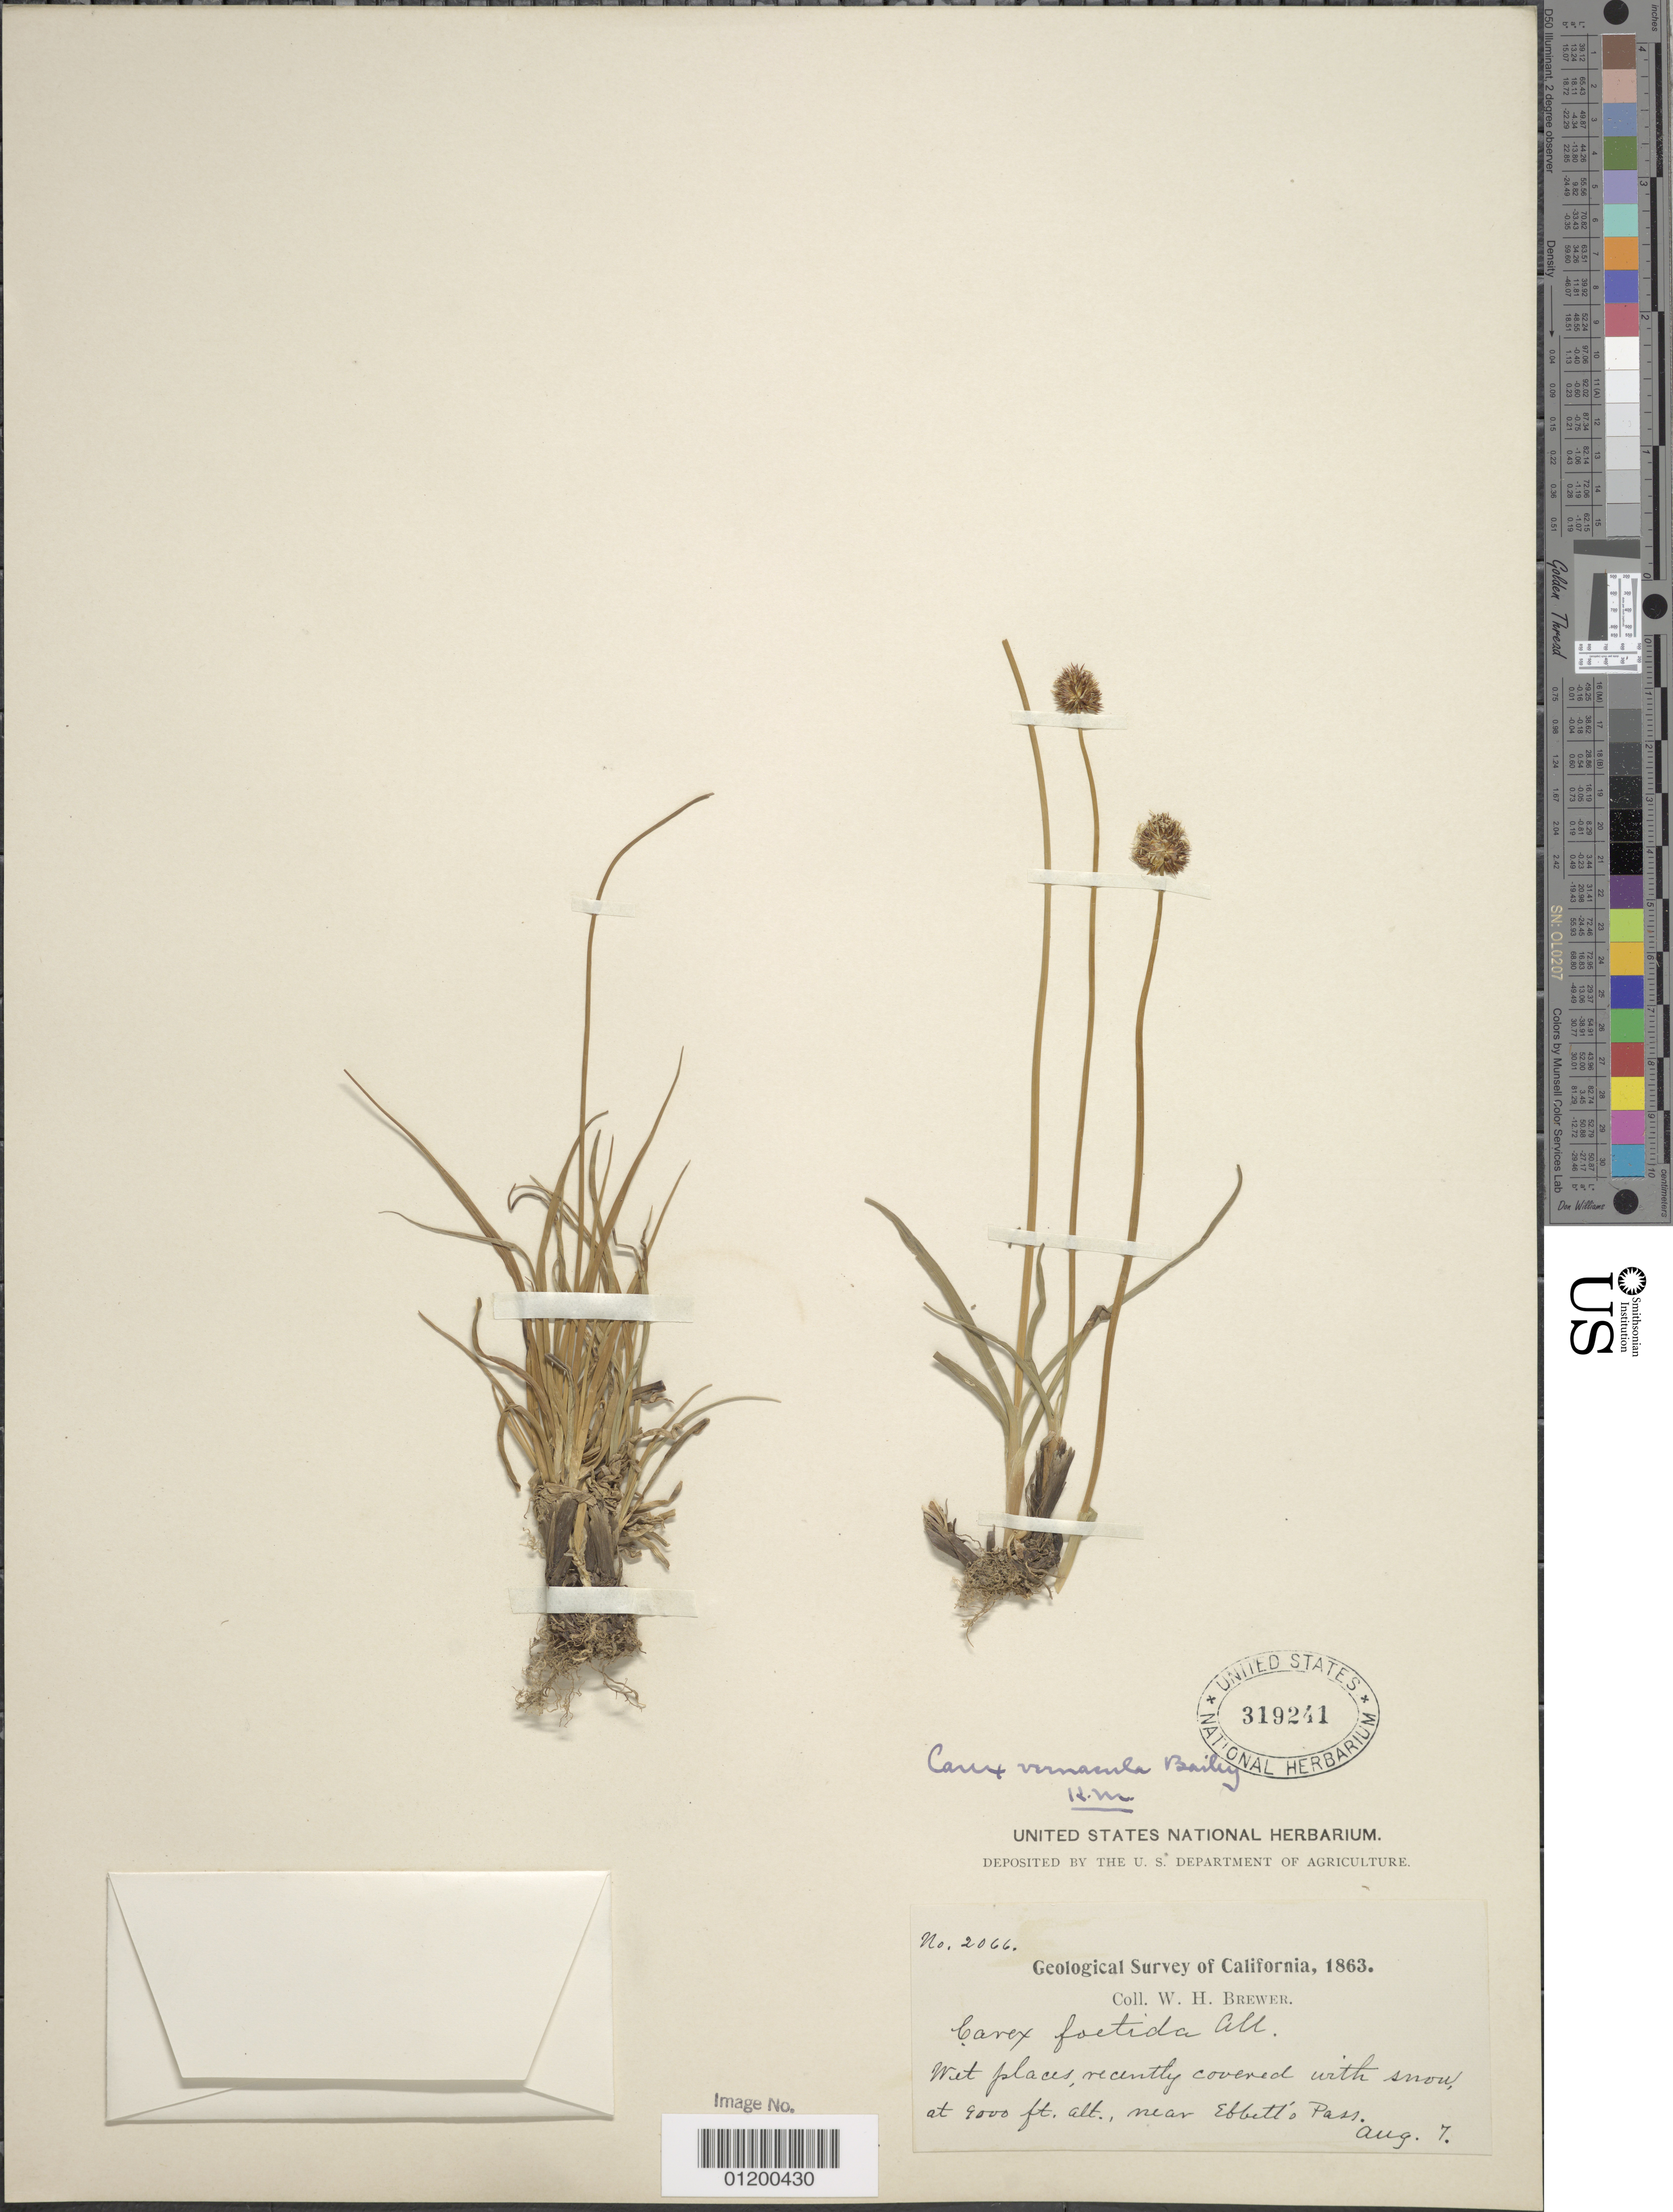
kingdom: Plantae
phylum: Tracheophyta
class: Liliopsida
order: Poales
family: Cyperaceae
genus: Carex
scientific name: Carex vernacula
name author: L.H. Bailey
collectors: W. H. Brewer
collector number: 2066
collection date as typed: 07 Aug 1863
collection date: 1863-08-07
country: United States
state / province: California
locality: Near Ebbett's Pass.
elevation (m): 2743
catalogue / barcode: US 319241